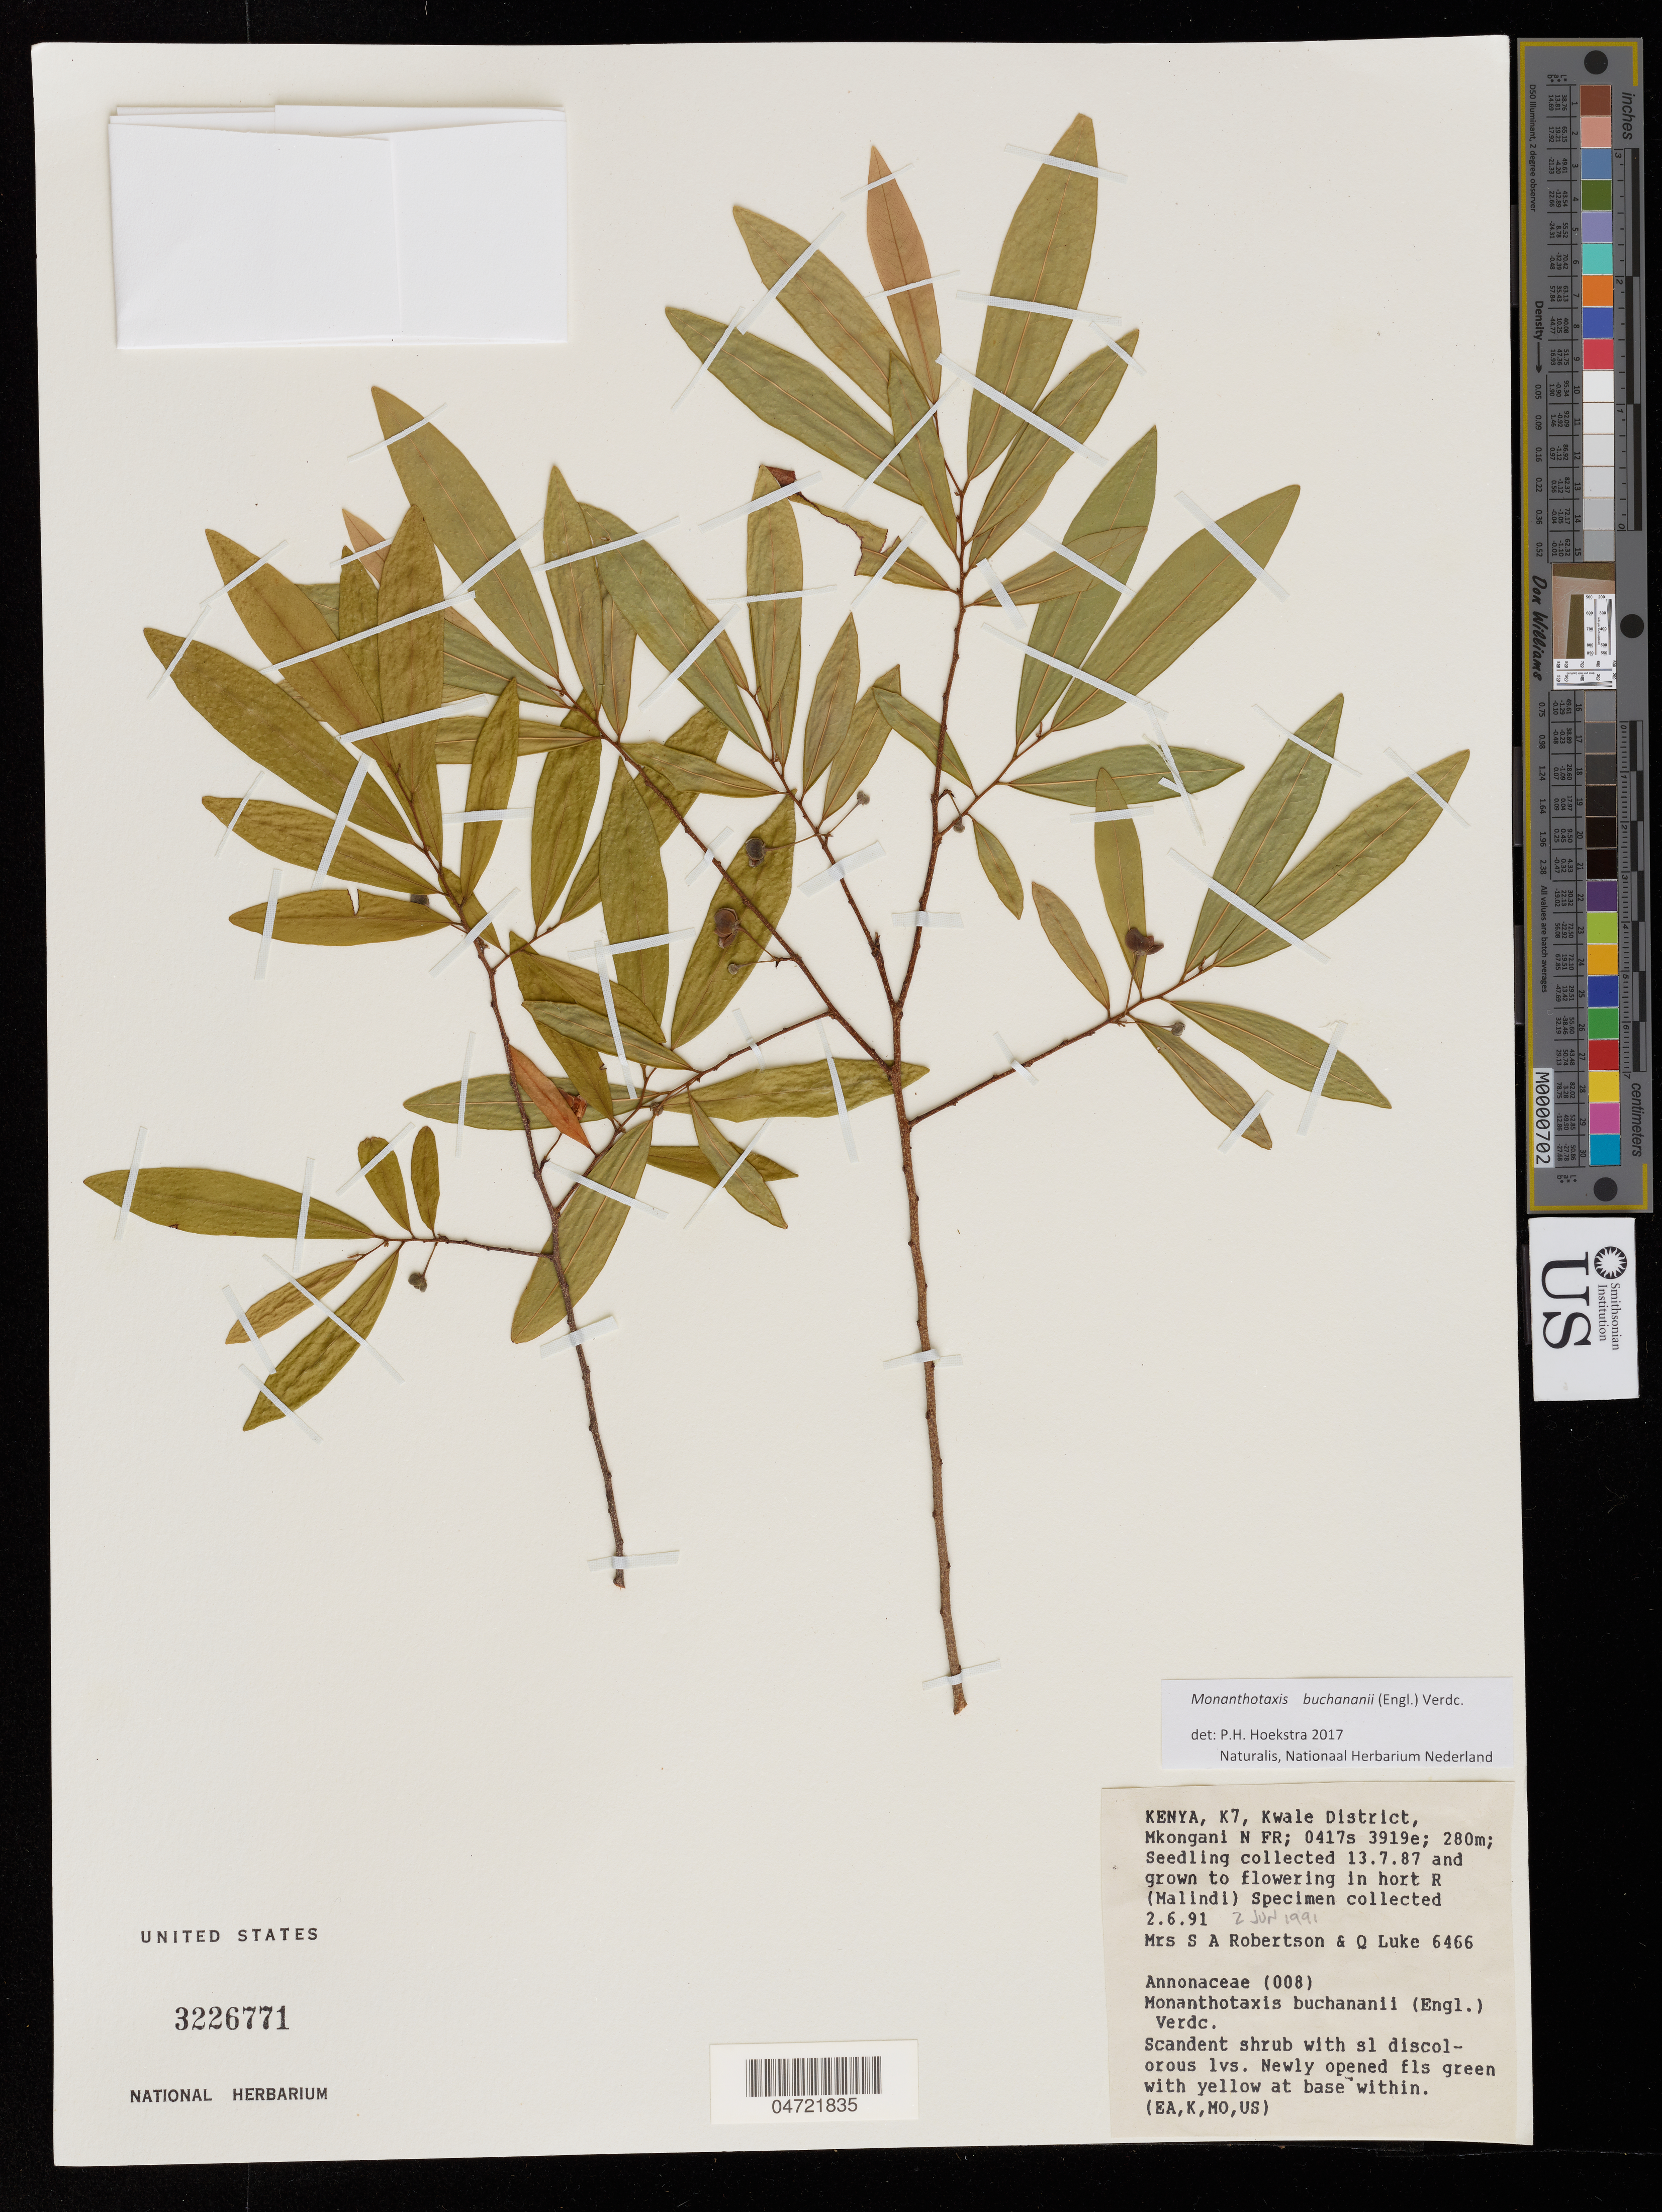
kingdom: Plantae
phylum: Tracheophyta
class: Magnoliopsida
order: Magnoliales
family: Annonaceae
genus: Monanthotaxis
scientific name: Monanthotaxis buchananii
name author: (Engl.) Verdc.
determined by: Hoekstra, P. H.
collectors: S. Robertson & Q. Luke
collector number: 6466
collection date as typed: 2-6-91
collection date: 1991-06-02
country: Kenya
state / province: Kwale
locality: Mkongani N FR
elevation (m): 280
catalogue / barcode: US 3226771